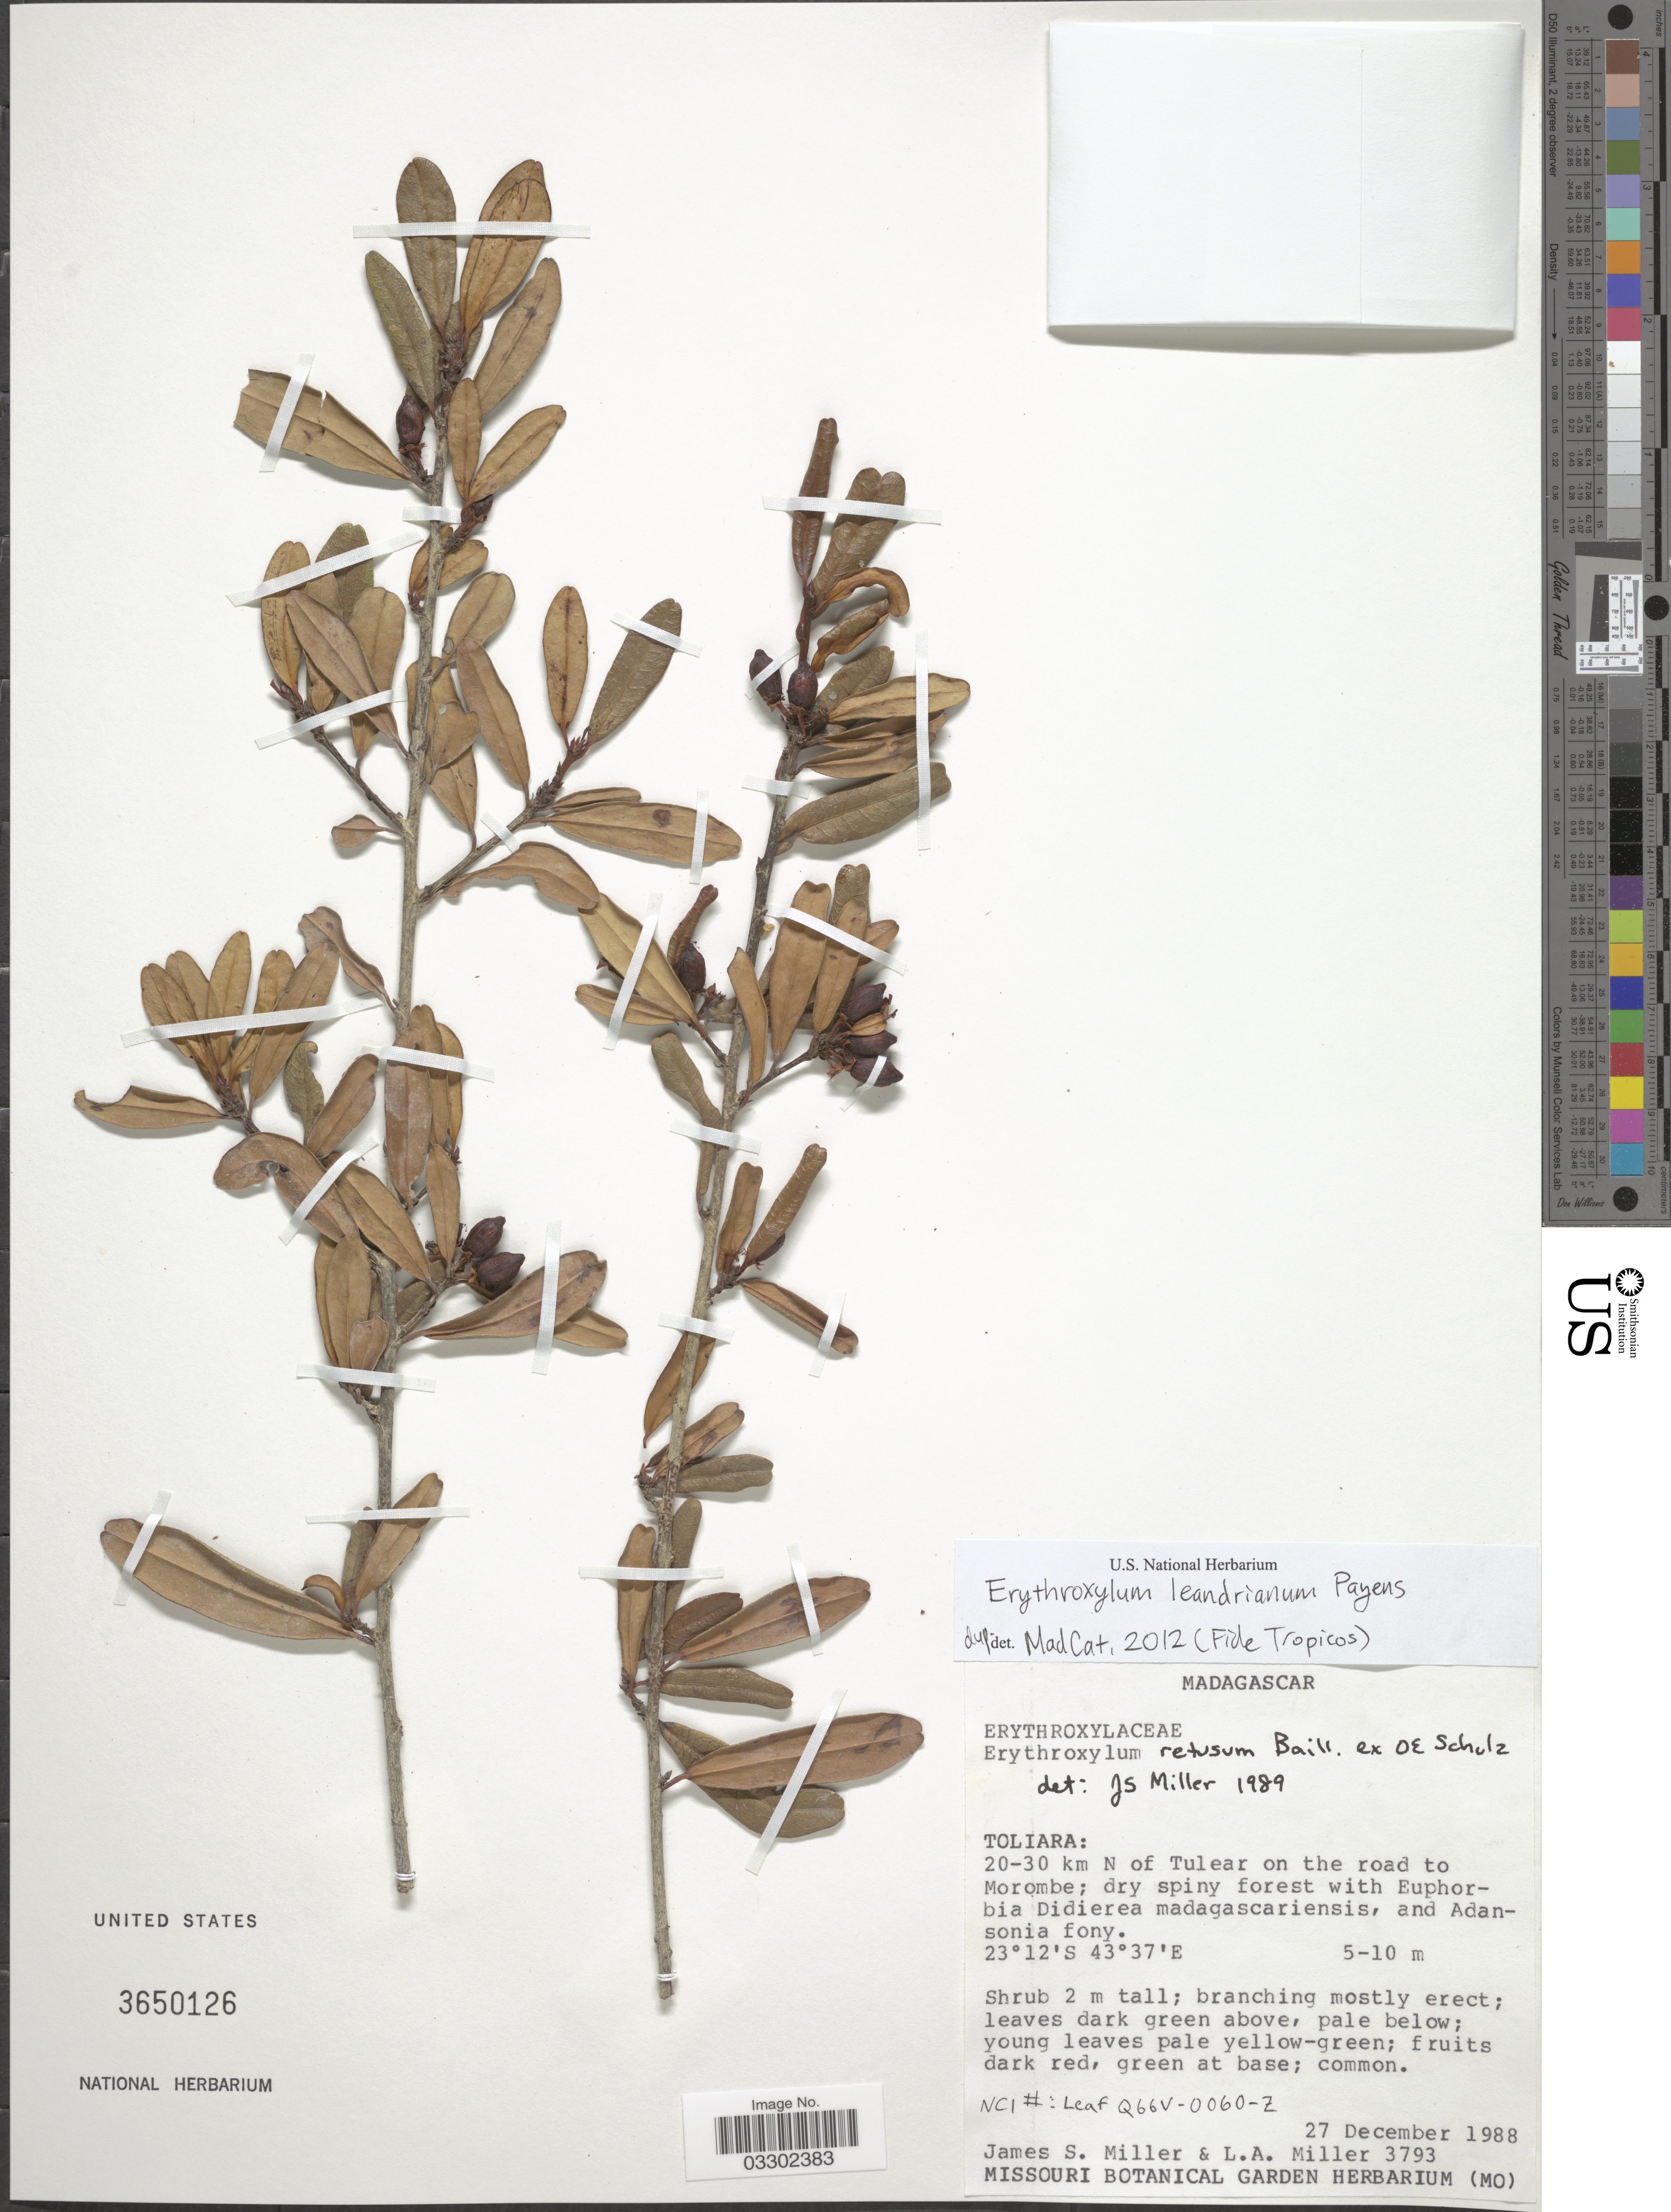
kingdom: Plantae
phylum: Tracheophyta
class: Magnoliopsida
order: Malpighiales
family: Erythroxylaceae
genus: Erythroxylum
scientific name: Erythroxylum leandrianum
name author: Payens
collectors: J. S. Miller & L. A. Miller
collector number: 3793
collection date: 1988-12-27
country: Madagascar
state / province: Atsimo-Andrefana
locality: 20-30 km of Tulear on the road to Morombe.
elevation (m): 5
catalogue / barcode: US 3650126